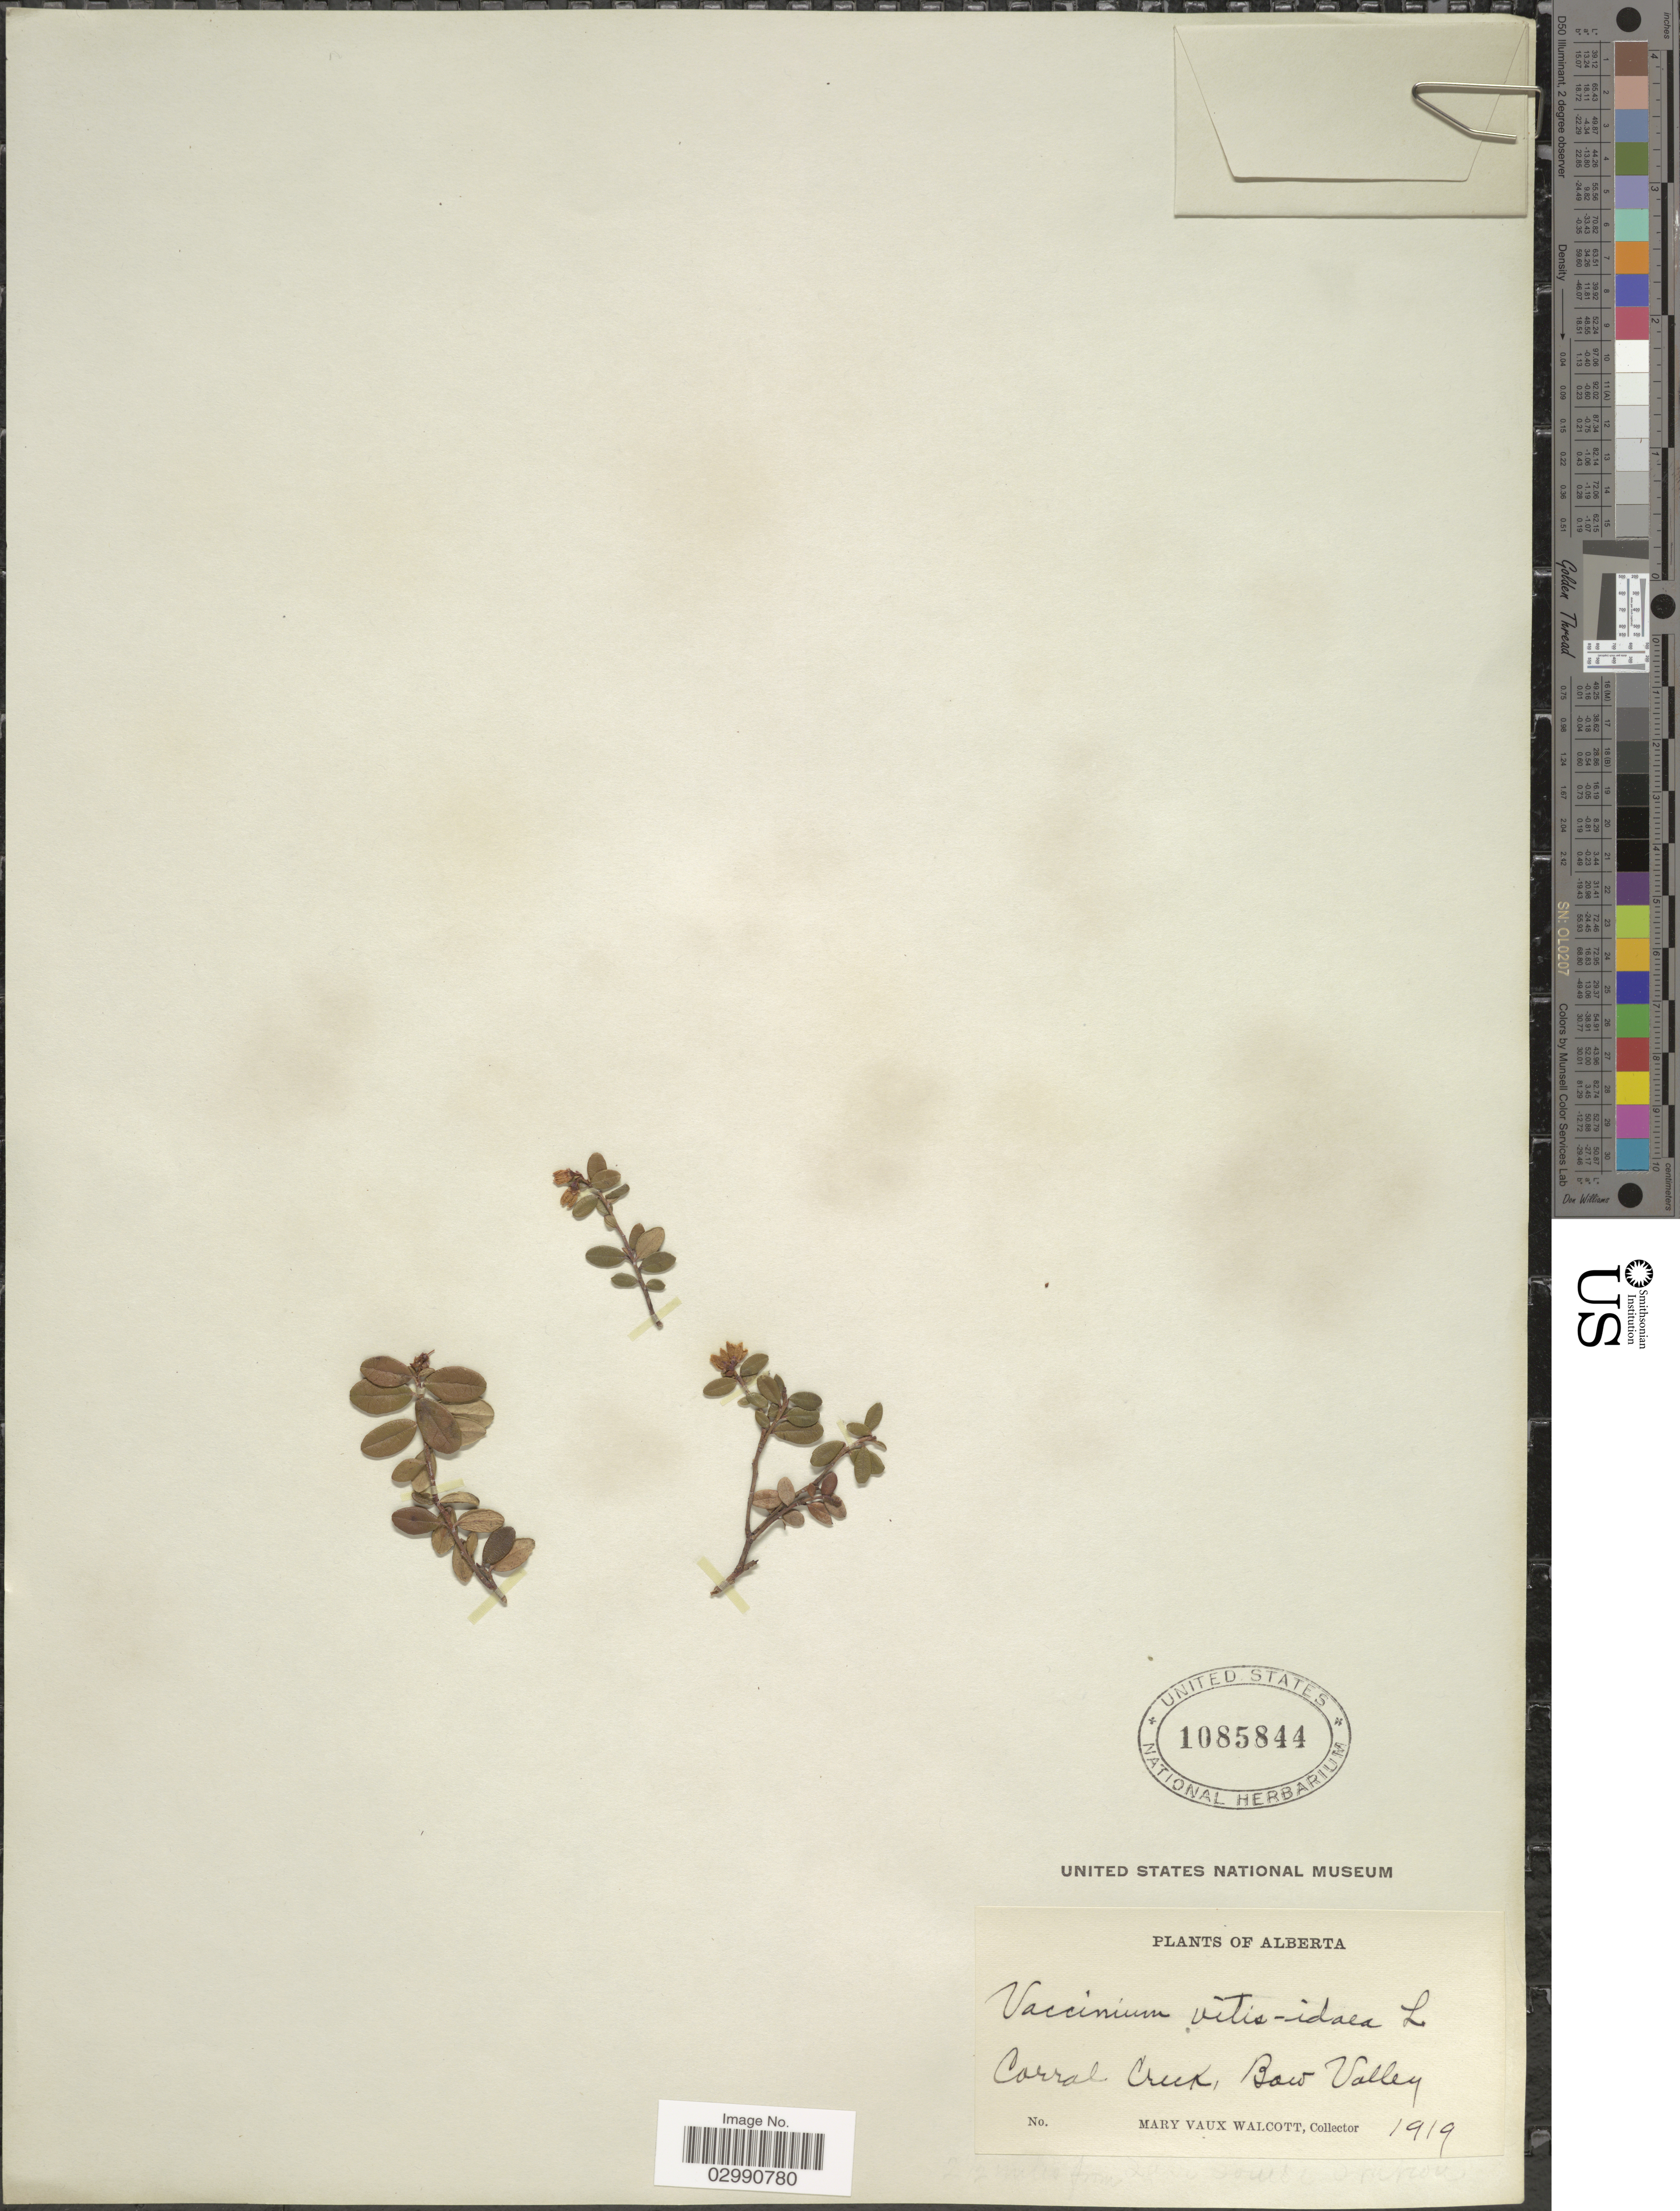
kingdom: Plantae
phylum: Tracheophyta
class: Magnoliopsida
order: Ericales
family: Ericaceae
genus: Vaccinium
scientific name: Vaccinium vitis-idaea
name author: L.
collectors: M. Walcott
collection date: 1919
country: Canada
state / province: Alberta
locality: Corral Creek, Bow Valley.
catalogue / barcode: US 1085844